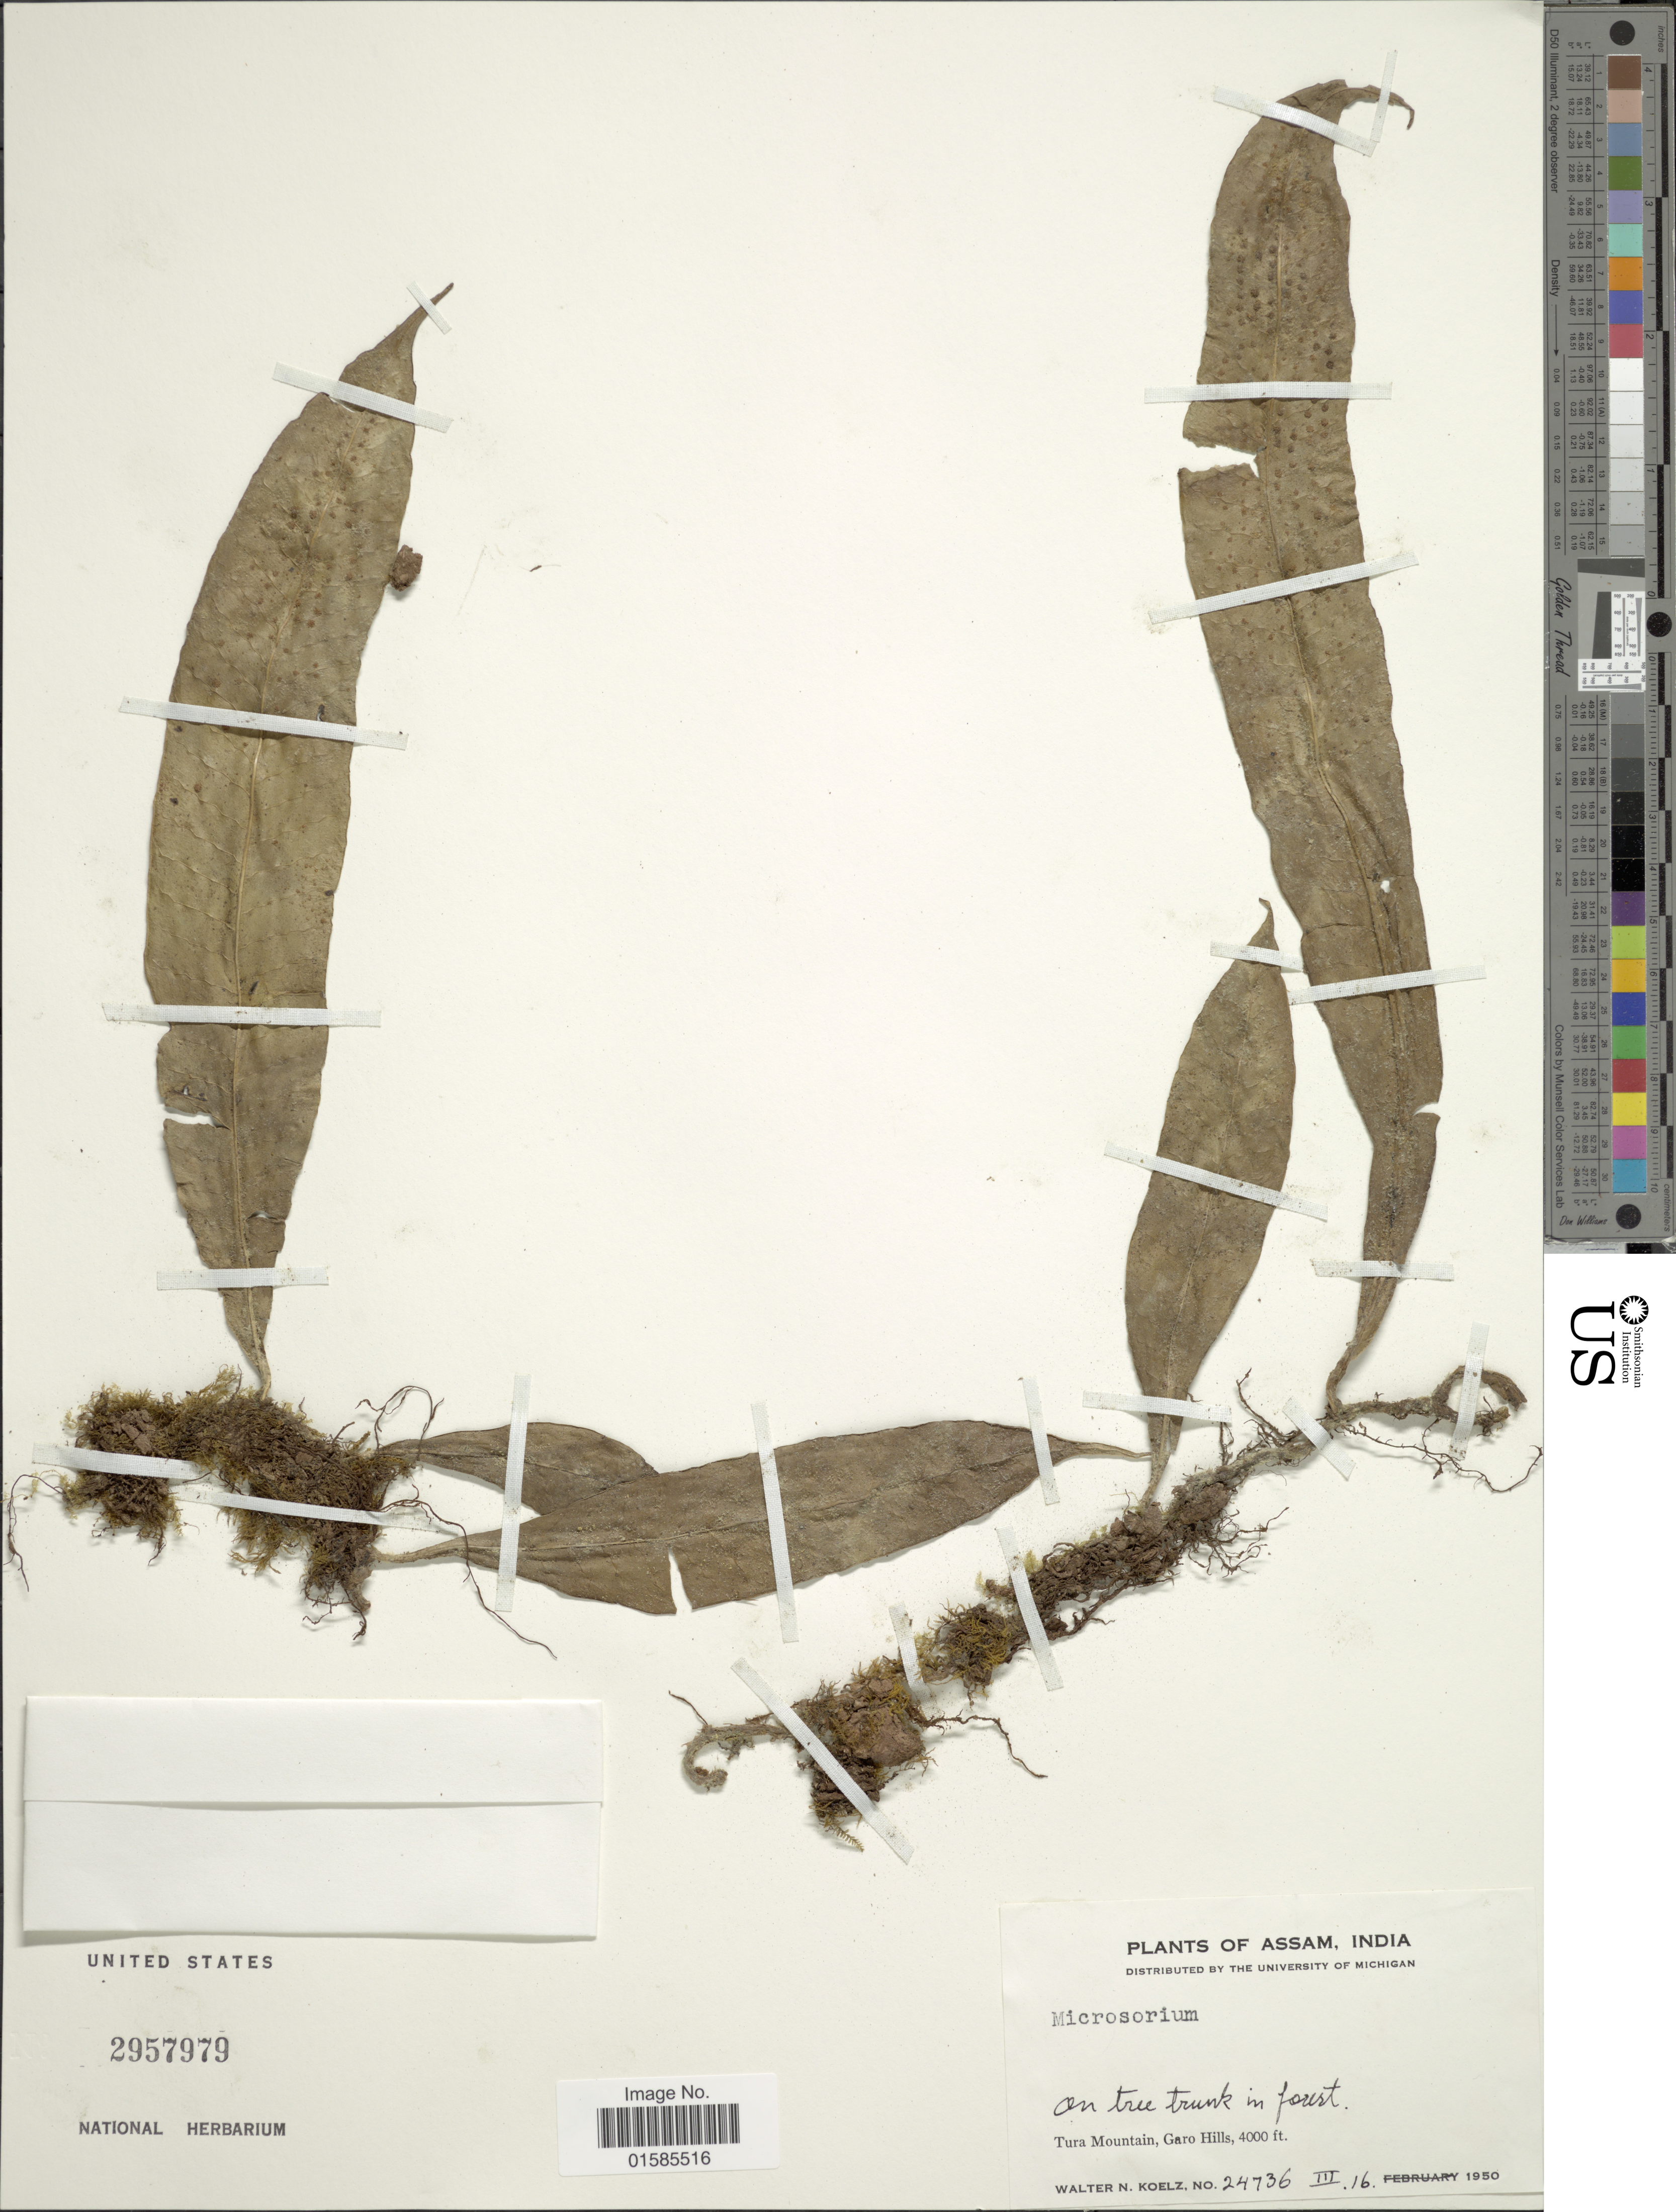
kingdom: Plantae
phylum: Tracheophyta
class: Polypodiopsida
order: Polypodiales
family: Polypodiaceae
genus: Leptochilus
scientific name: Leptochilus sp.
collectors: W. N. Koelz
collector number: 24736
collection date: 1950-03-16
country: India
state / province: Meghalaya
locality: Assam, India, Tura Mountain, Garo Hills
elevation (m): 1219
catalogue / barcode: US 2957979